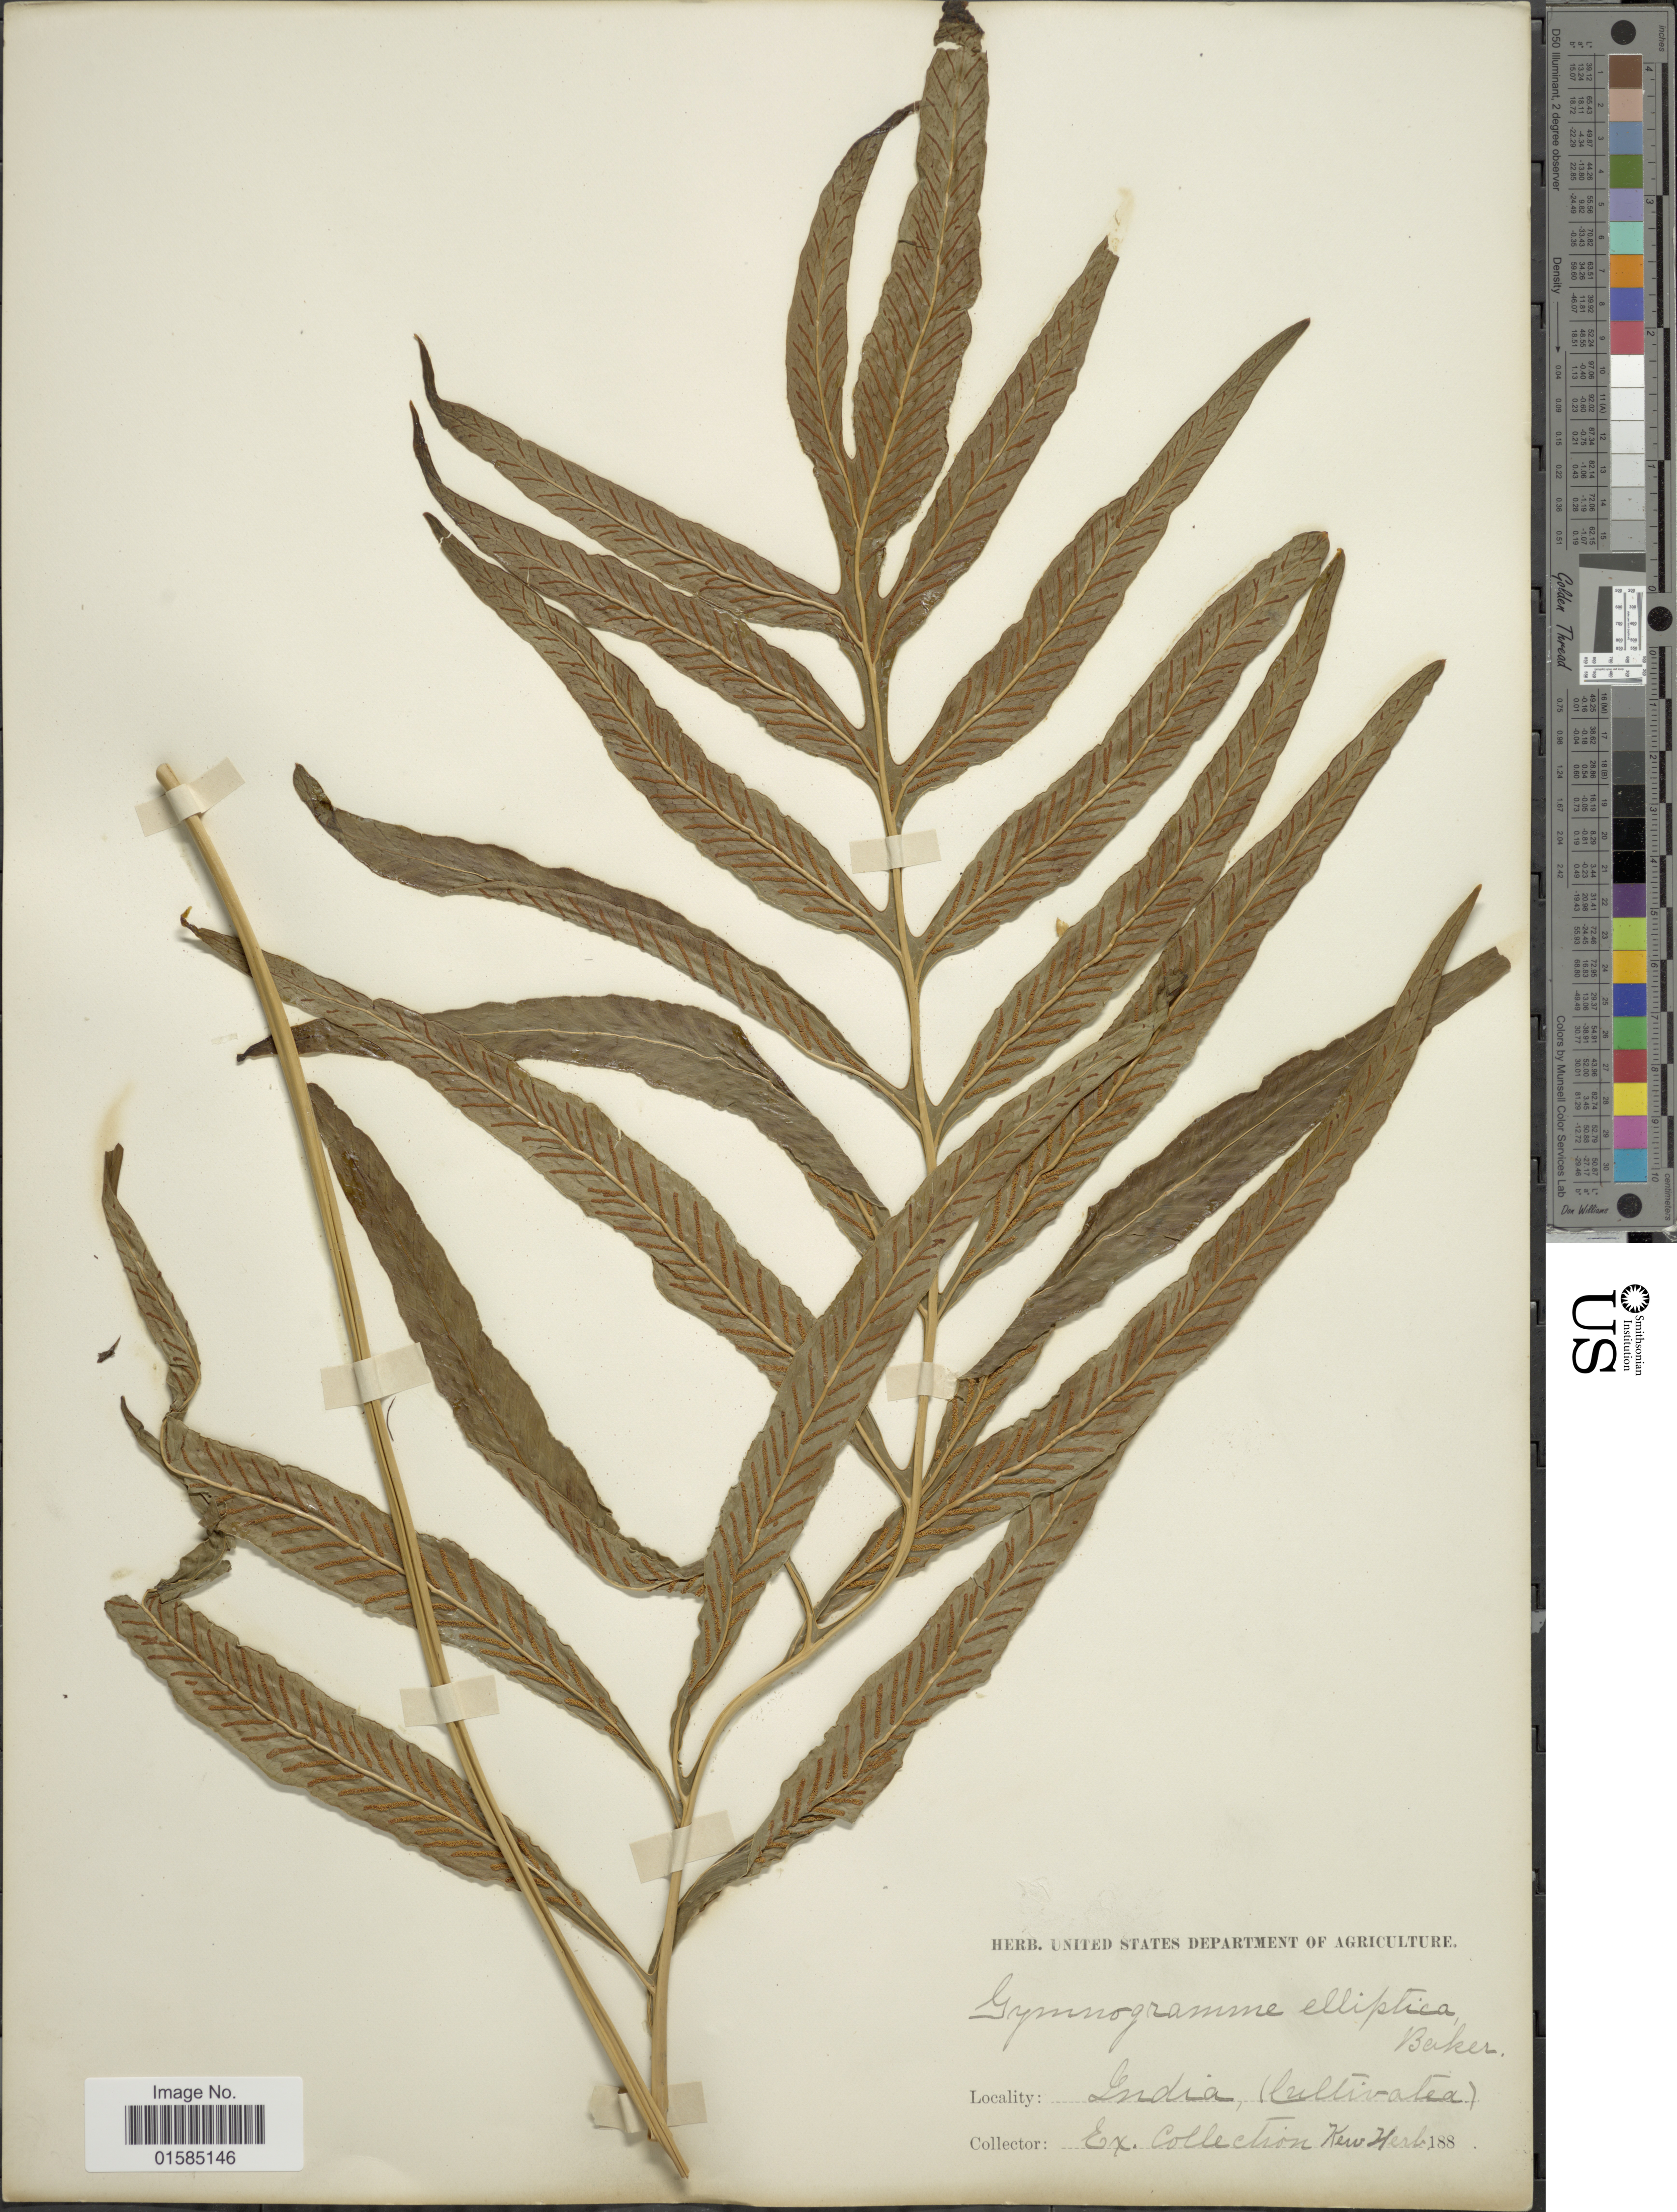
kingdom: Plantae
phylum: Tracheophyta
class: Polypodiopsida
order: Polypodiales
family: Polypodiaceae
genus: Leptochilus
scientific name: Leptochilus ellipticus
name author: (Thunb.) Noot.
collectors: ex herb. Hort. Reg. Kew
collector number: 188?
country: India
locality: India